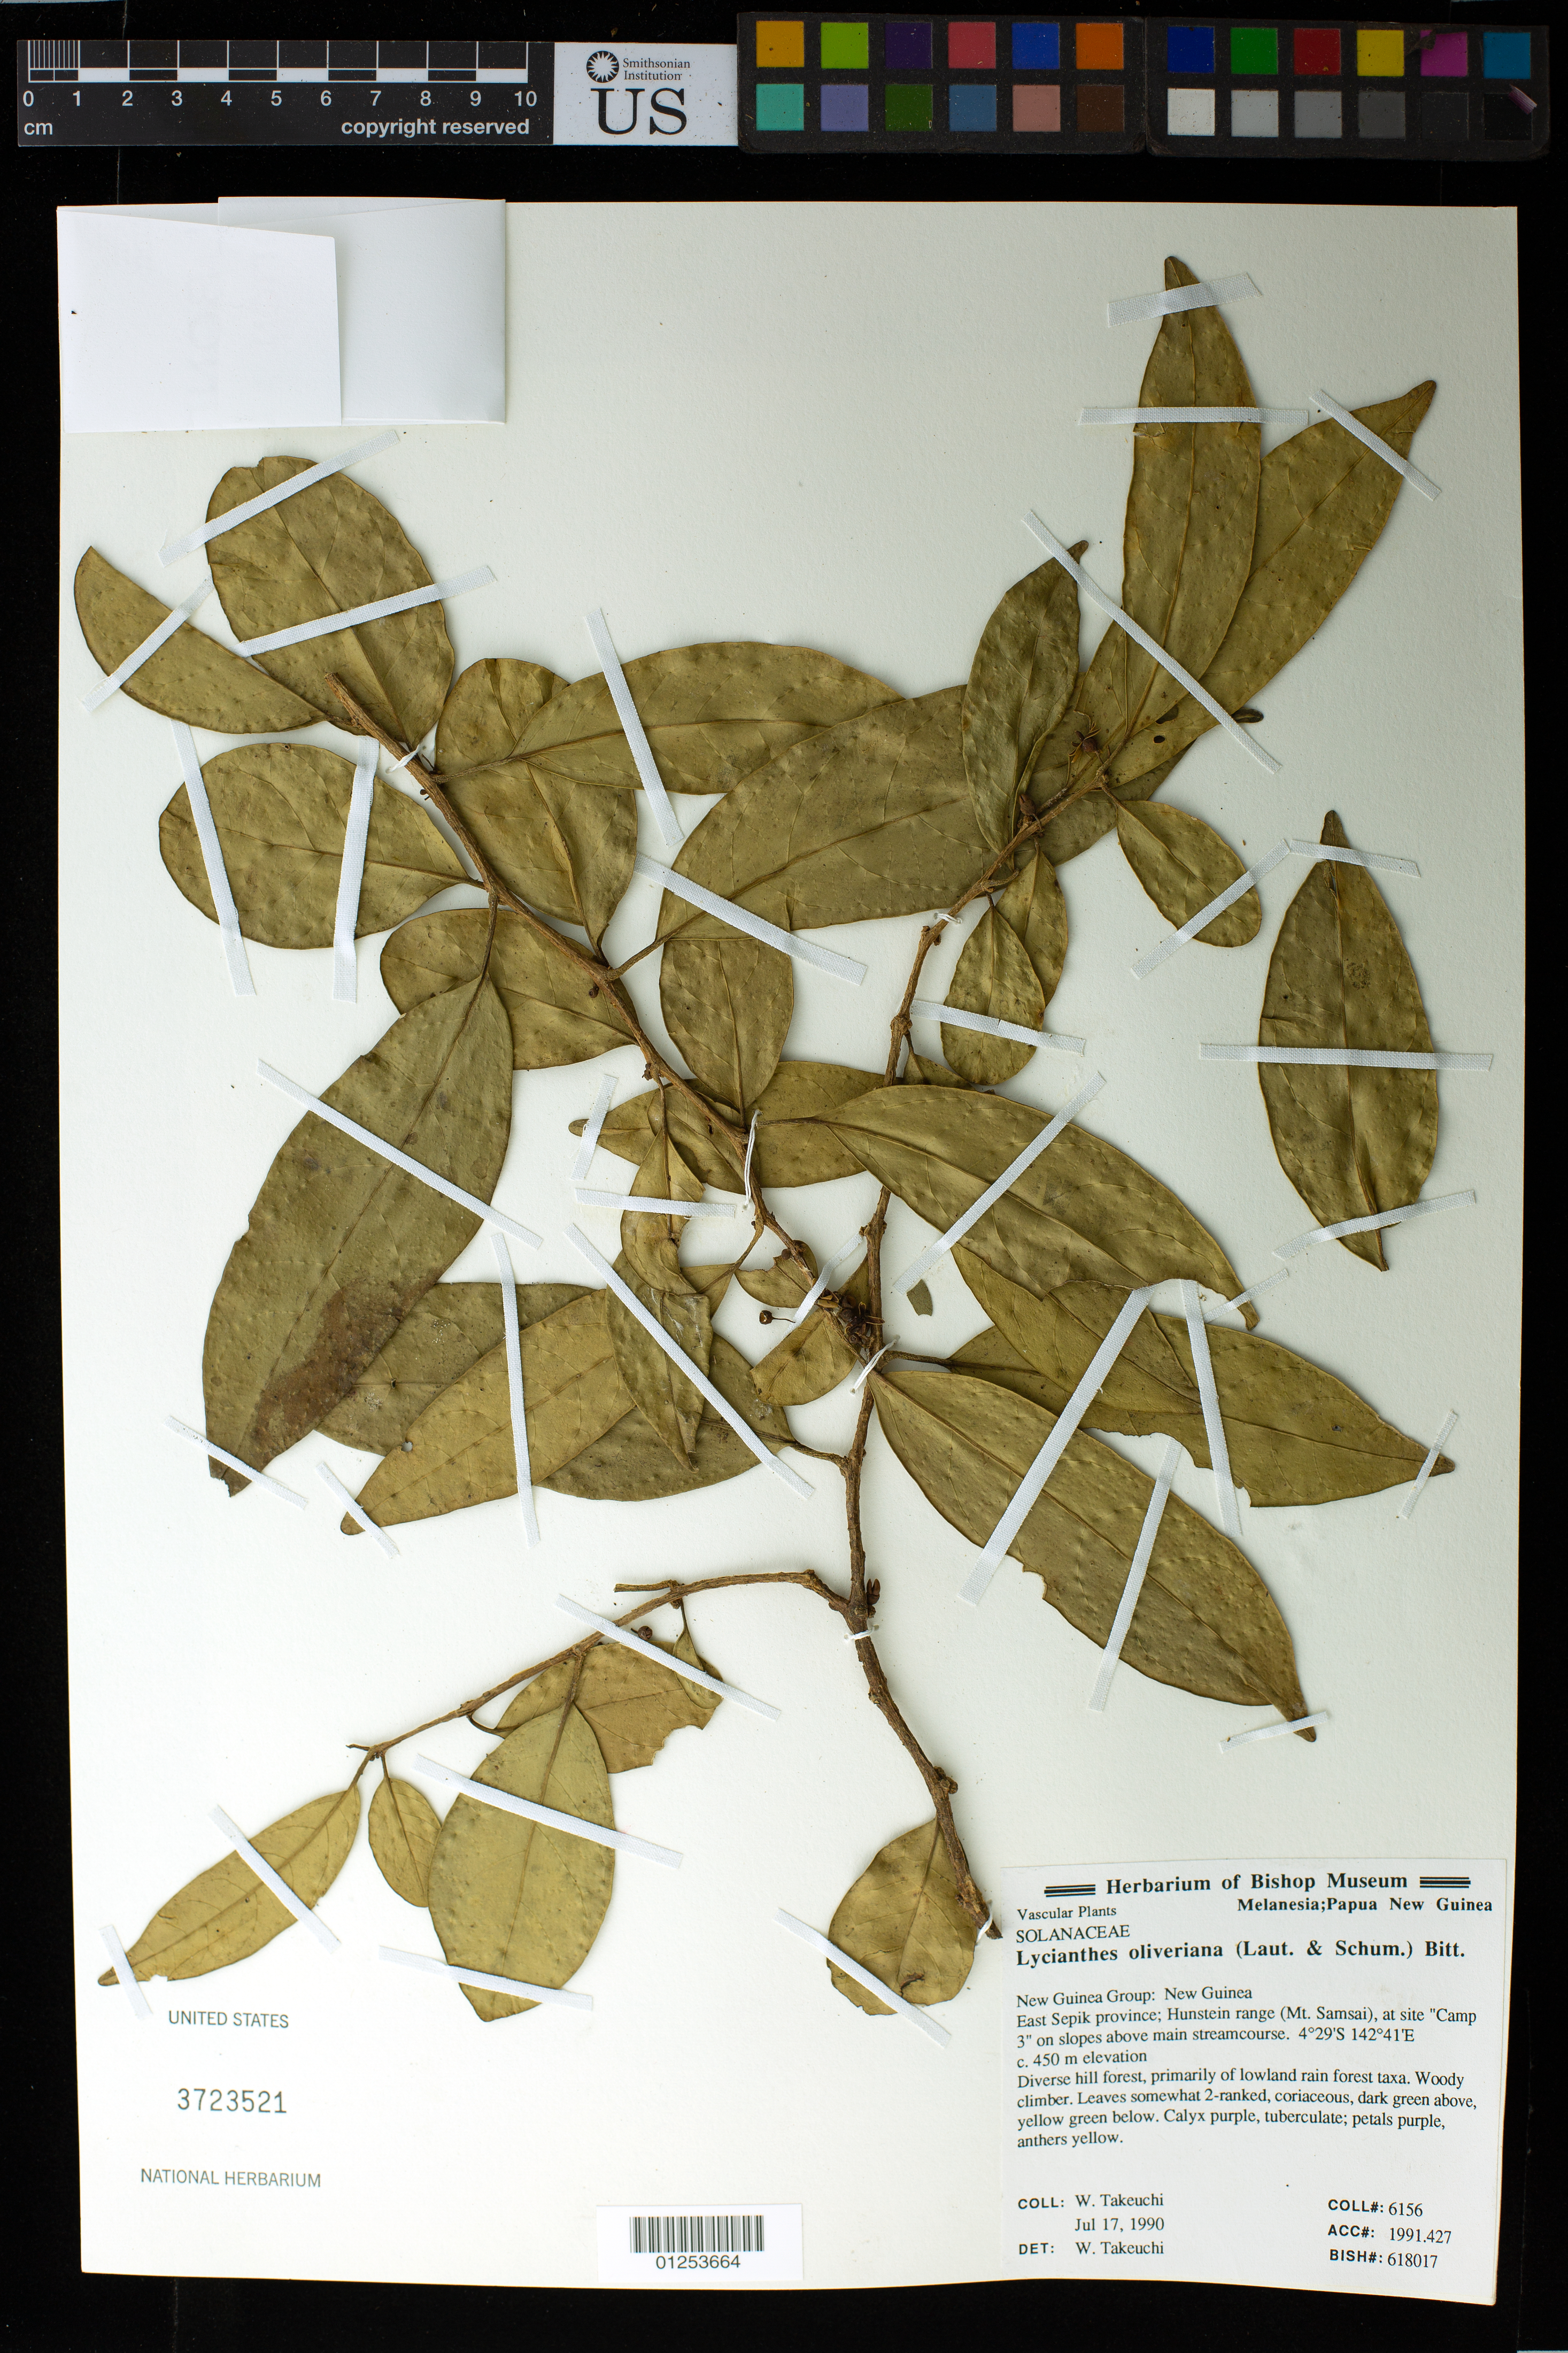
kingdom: Plantae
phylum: Tracheophyta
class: Magnoliopsida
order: Solanales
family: Solanaceae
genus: Lycianthes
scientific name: Lycianthes impar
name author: (Warb.) Bitter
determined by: Knapp, S. D.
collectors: W. N. Takeuchi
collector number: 6156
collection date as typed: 17 Jul 1990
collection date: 1990-07-17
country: Papua New Guinea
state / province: East Sepik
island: New Guinea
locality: Hunstein Range (Mt. Samsai), at site 'Camp 3' on slopes above the main streamcourse.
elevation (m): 450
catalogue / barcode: US 3723521